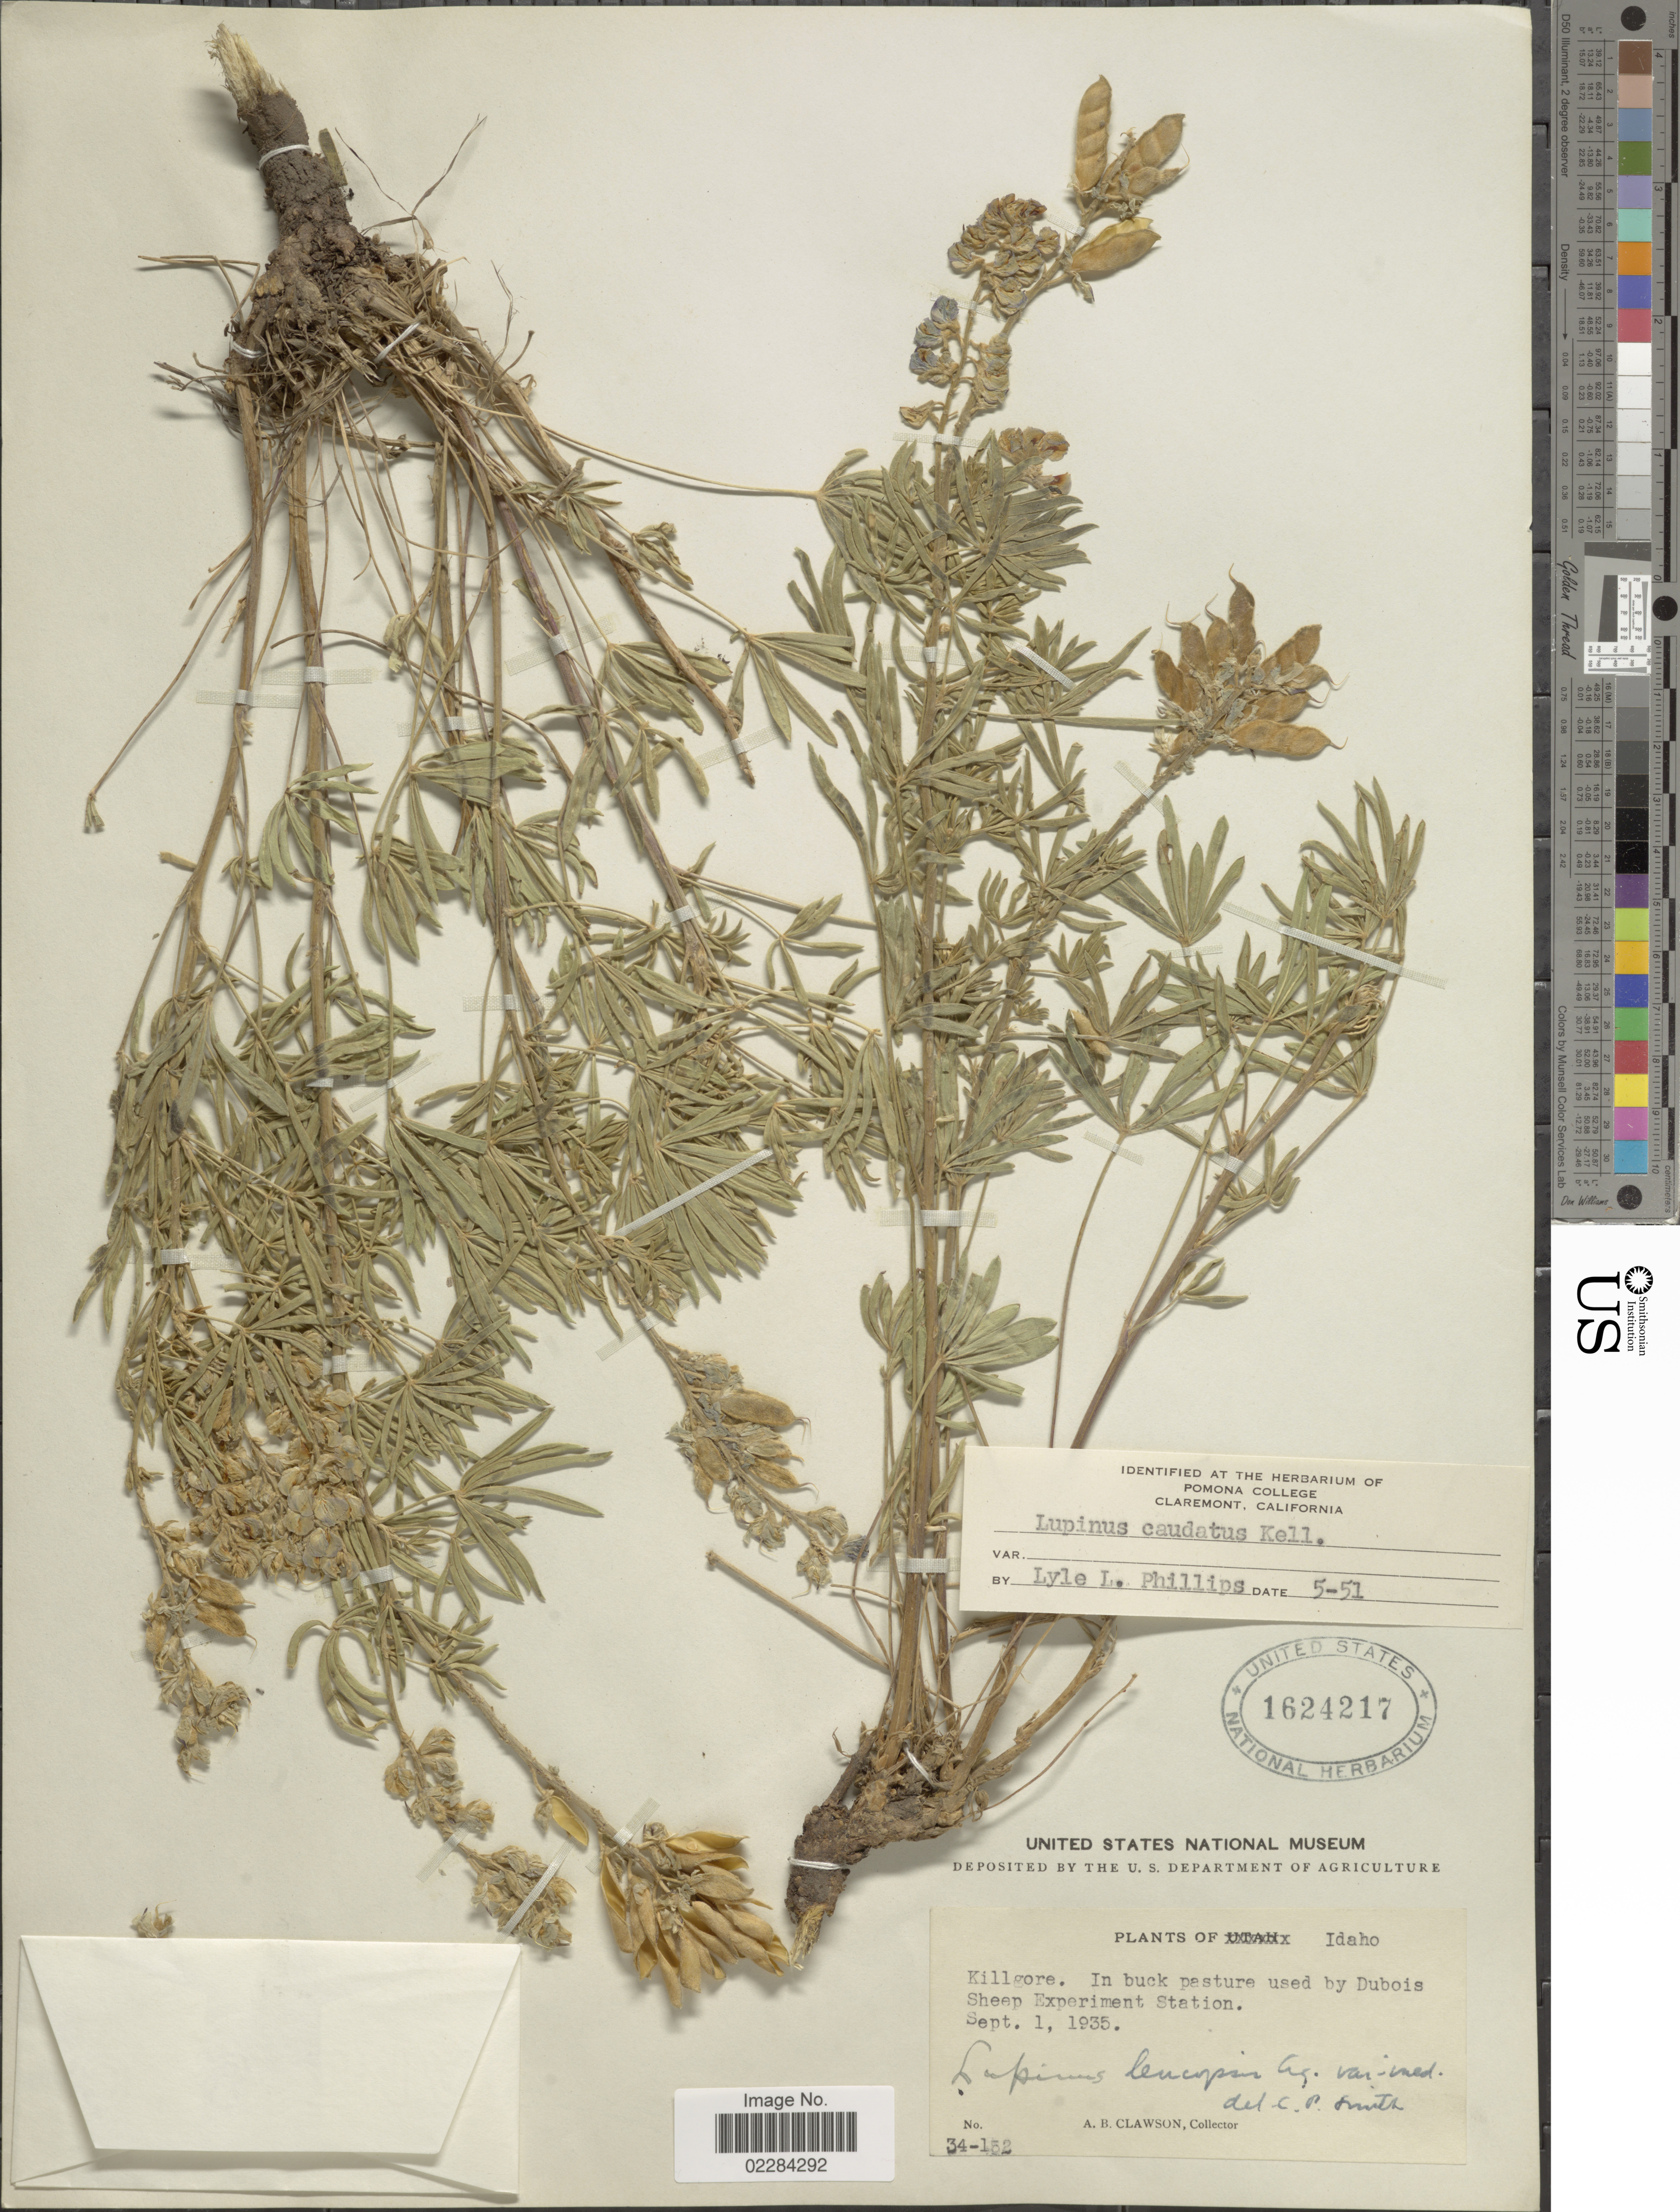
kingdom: Plantae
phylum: Tracheophyta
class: Magnoliopsida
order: Fabales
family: Fabaceae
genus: Lupinus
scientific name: Lupinus caudatus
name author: Kellogg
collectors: A. Clawson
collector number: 34-152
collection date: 1935-09-01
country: United States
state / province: Idaho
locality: Killgore. in buck pasture used Dubois Sheep Experiment Station.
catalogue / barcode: US 1624217